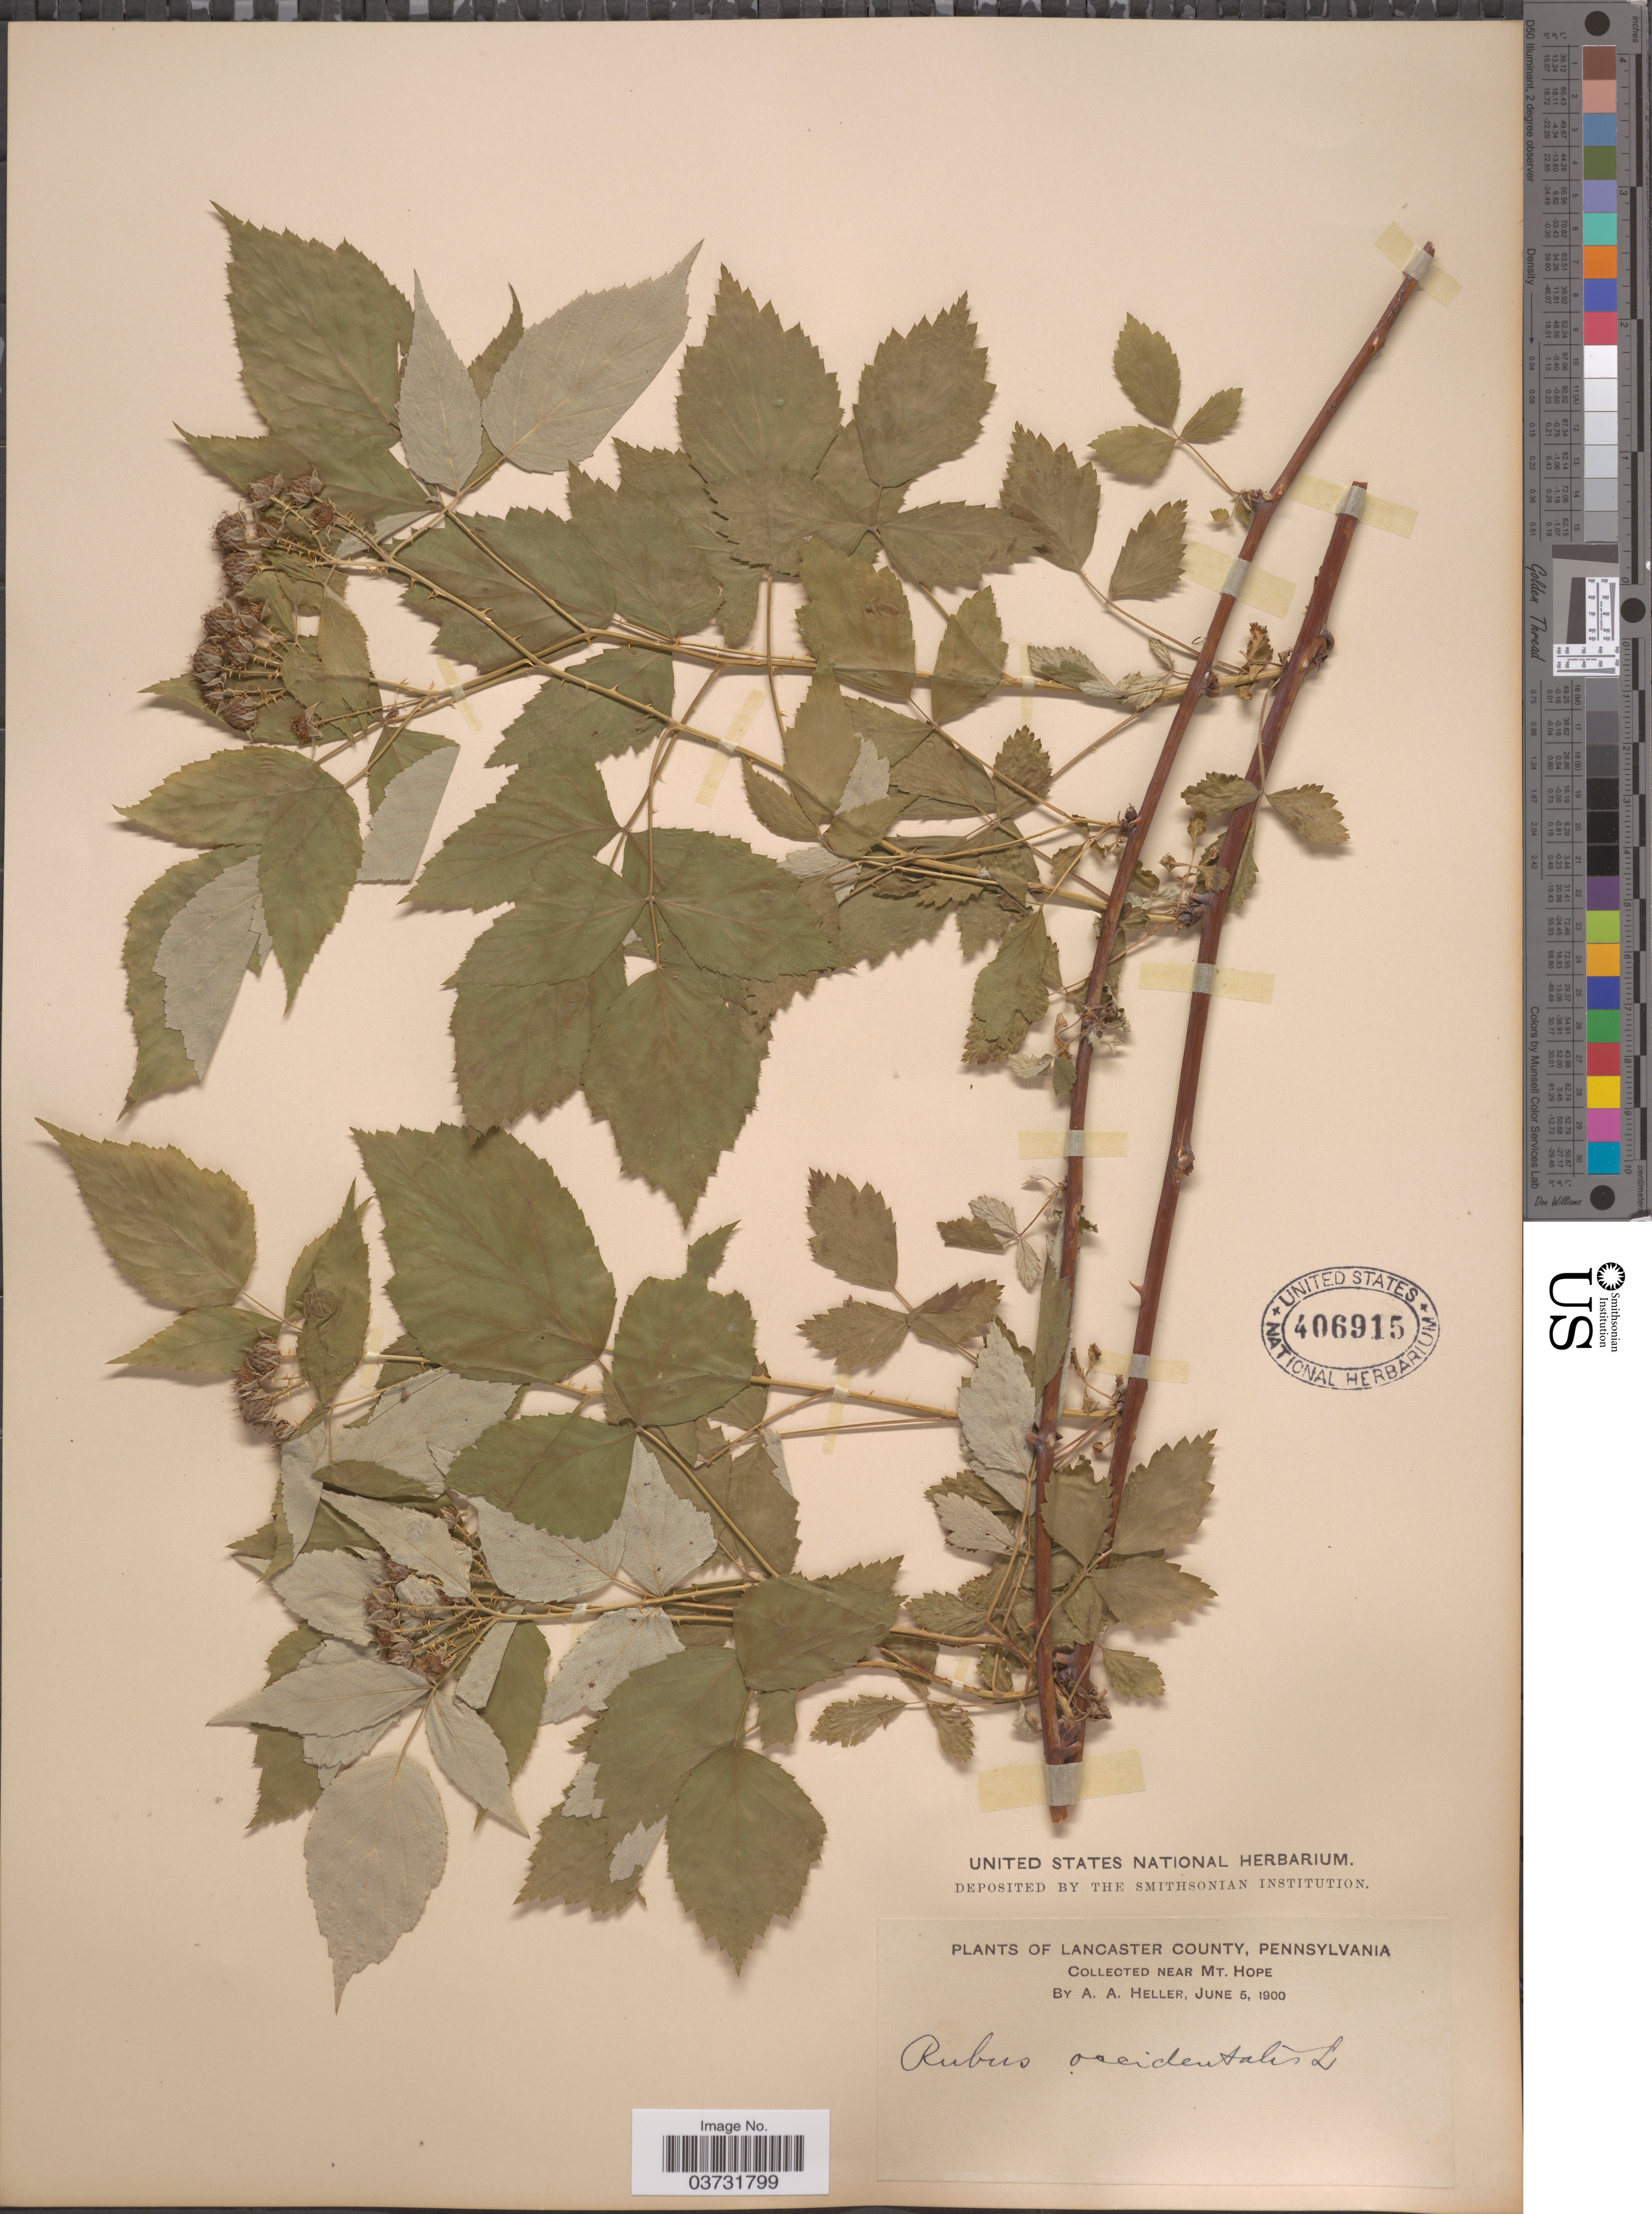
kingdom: Plantae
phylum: Tracheophyta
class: Magnoliopsida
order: Rosales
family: Rosaceae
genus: Rubus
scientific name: Rubus occidentalis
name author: L.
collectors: A. A. Heller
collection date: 1900-06-05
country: United States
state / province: Pennsylvania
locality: Lancaster County. Near Mt. Hope.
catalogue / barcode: US 406915